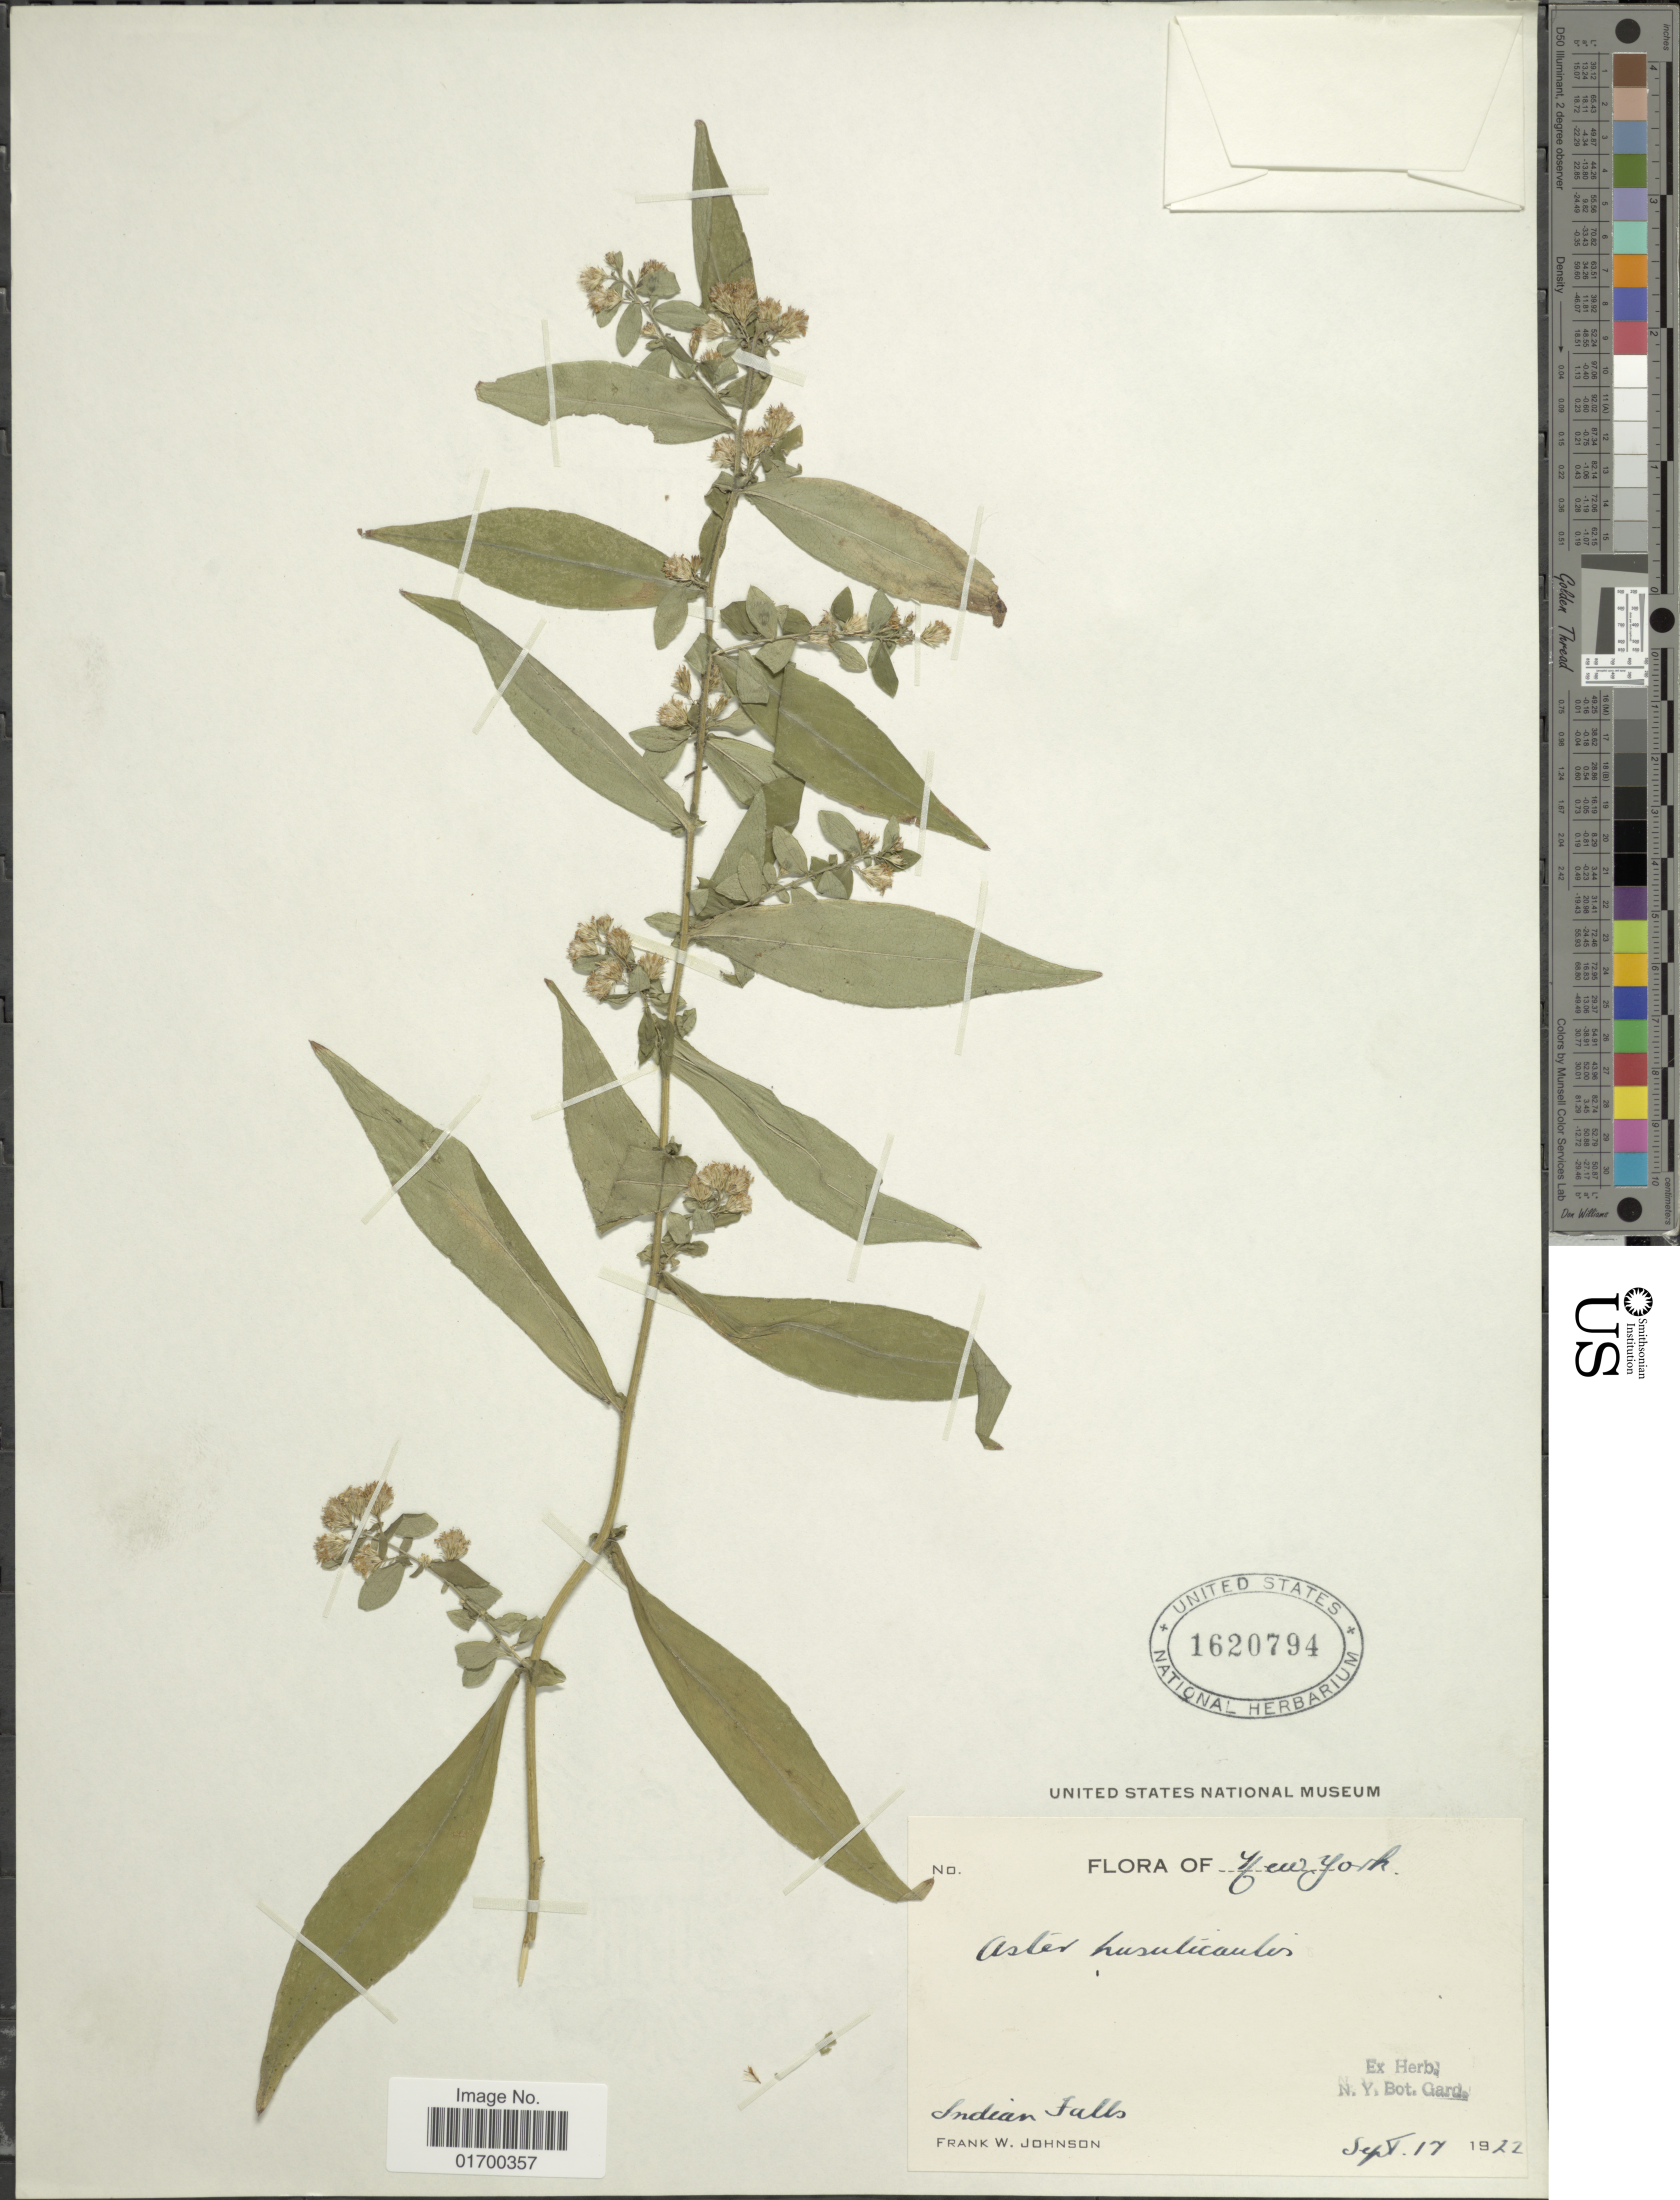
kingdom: Plantae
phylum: Tracheophyta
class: Magnoliopsida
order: Asterales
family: Asteraceae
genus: Symphyotrichum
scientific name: Symphyotrichum lateriflorum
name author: (L.) Á. Löve & D. Löve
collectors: F. W. Johnson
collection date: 1922-09-17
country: United States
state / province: New York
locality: Indian Falls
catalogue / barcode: US 1620794